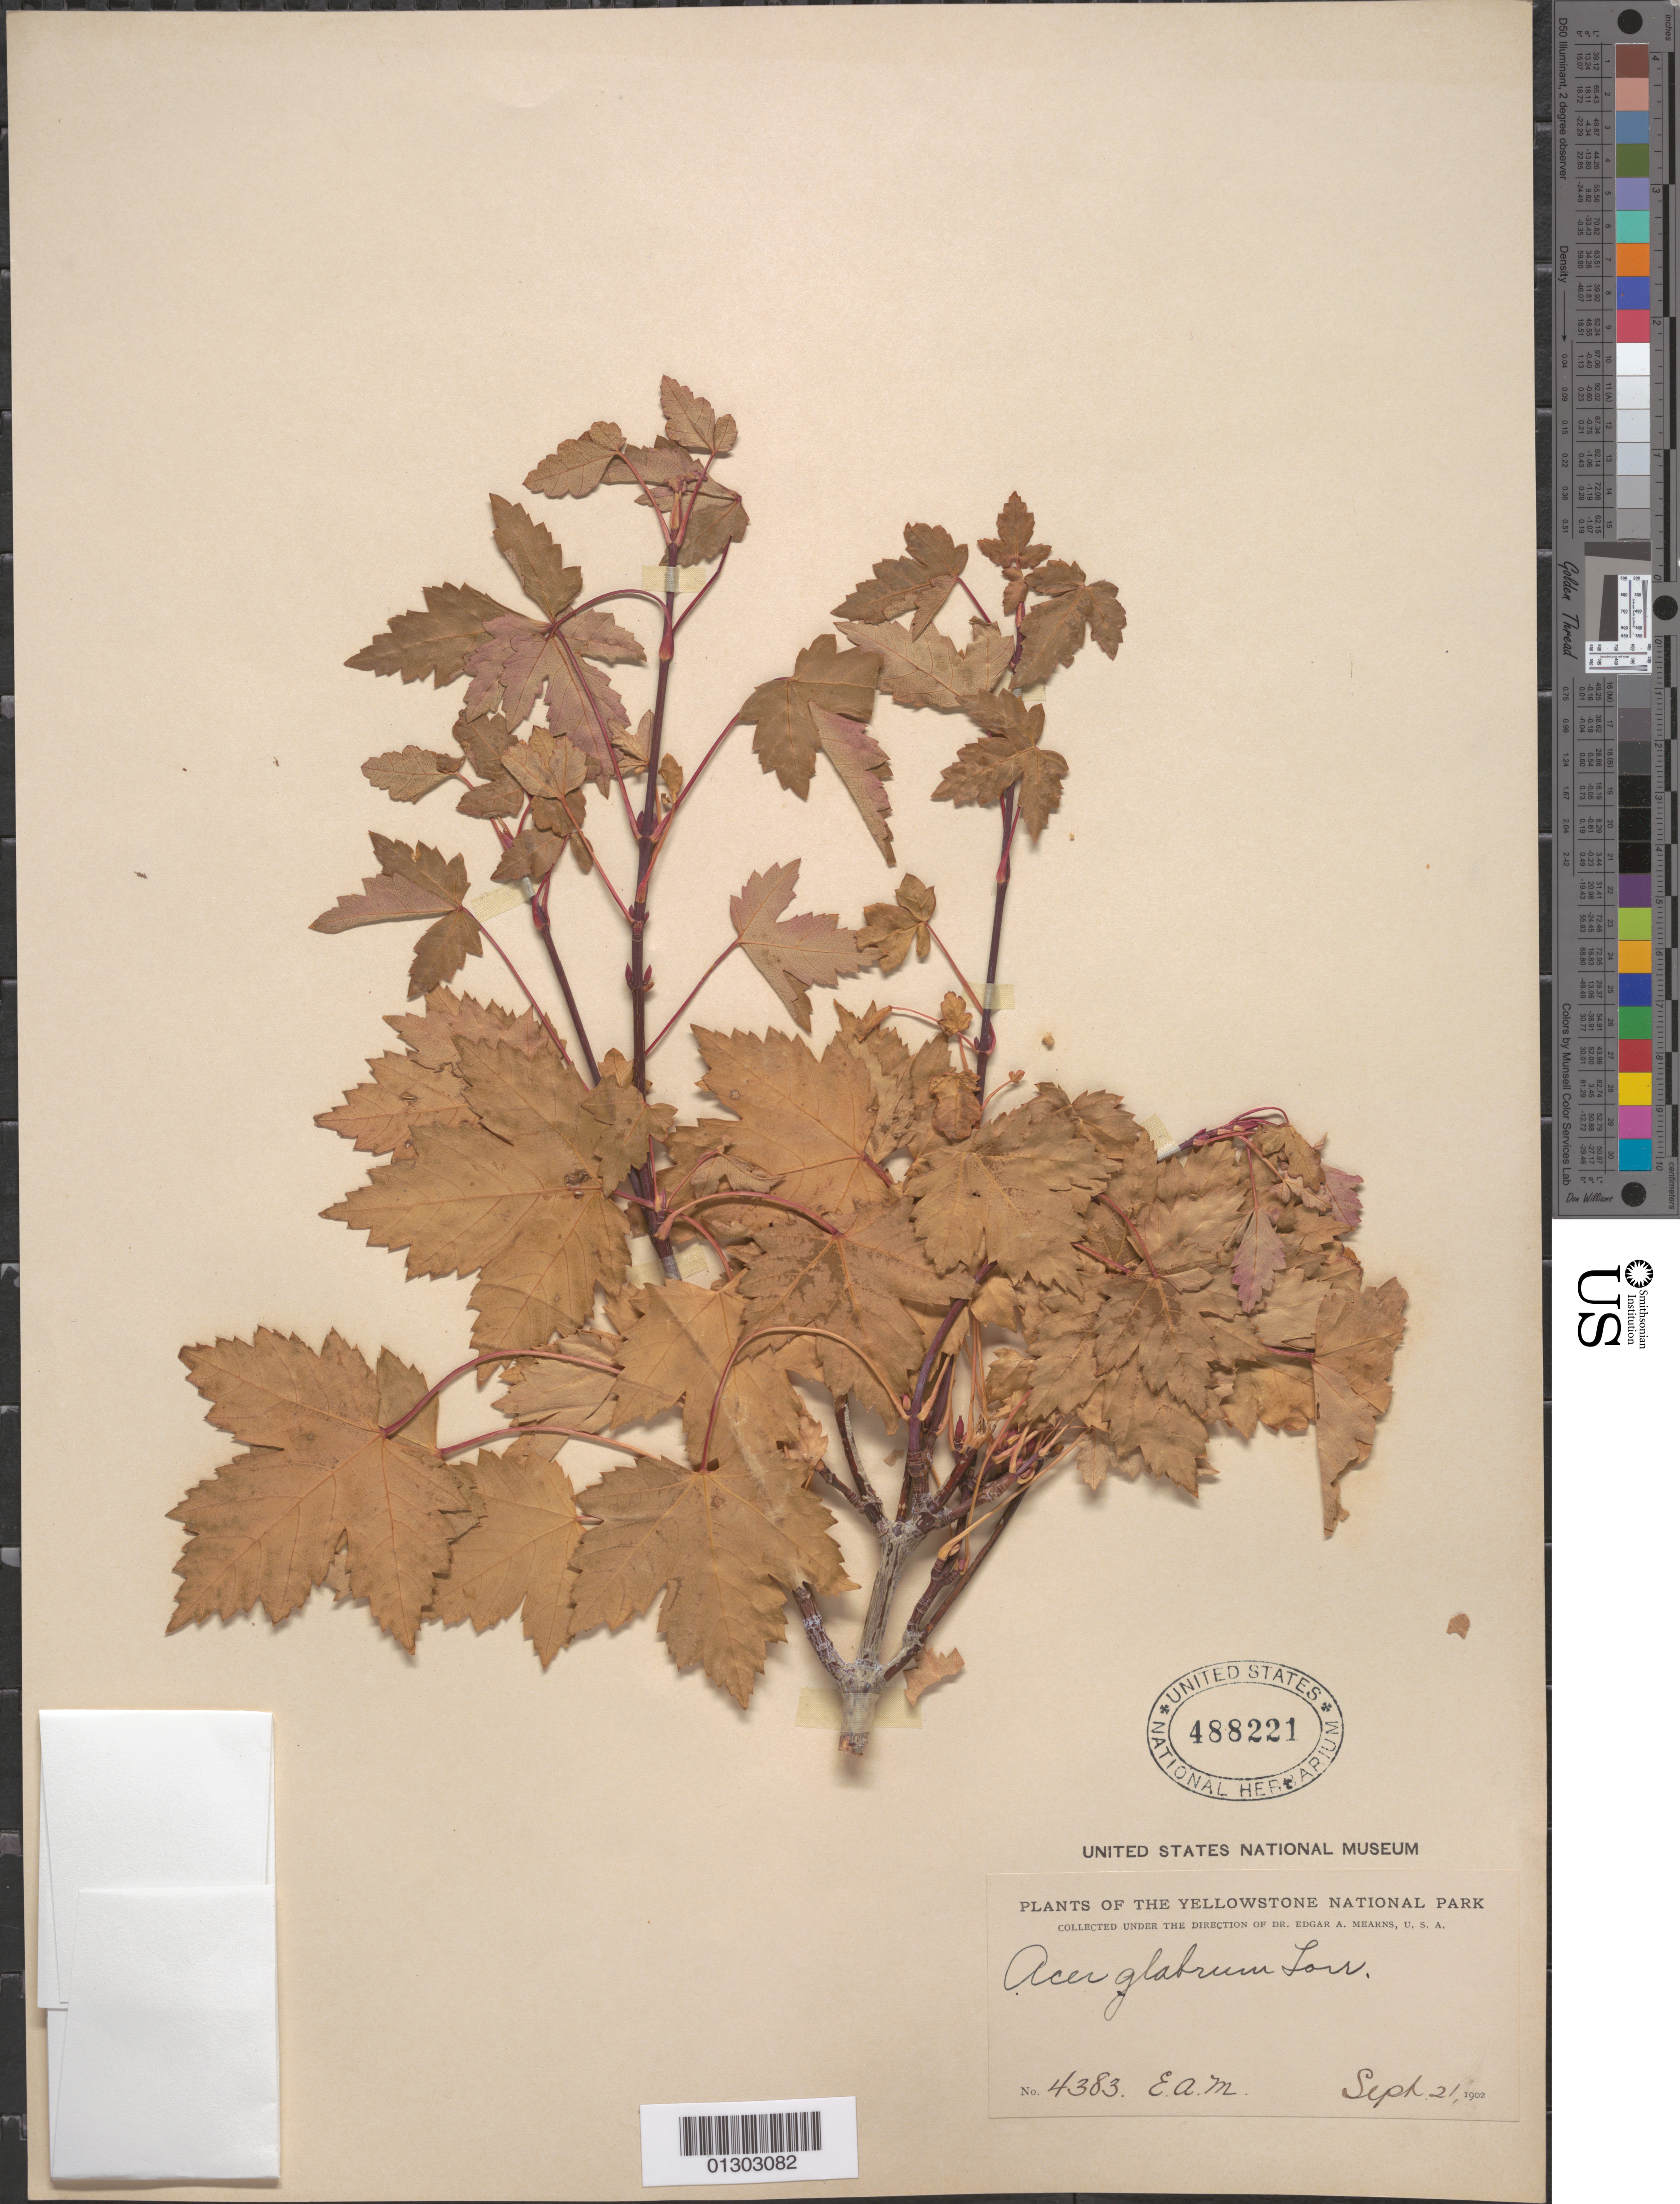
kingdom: Plantae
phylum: Tracheophyta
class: Magnoliopsida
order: Sapindales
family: Sapindaceae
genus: Acer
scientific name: Acer glabrum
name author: Torr.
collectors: E. A. Mearns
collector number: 4383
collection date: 1902-09-21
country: United States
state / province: Wyoming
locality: Yellowstone National Park.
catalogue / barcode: US 488221